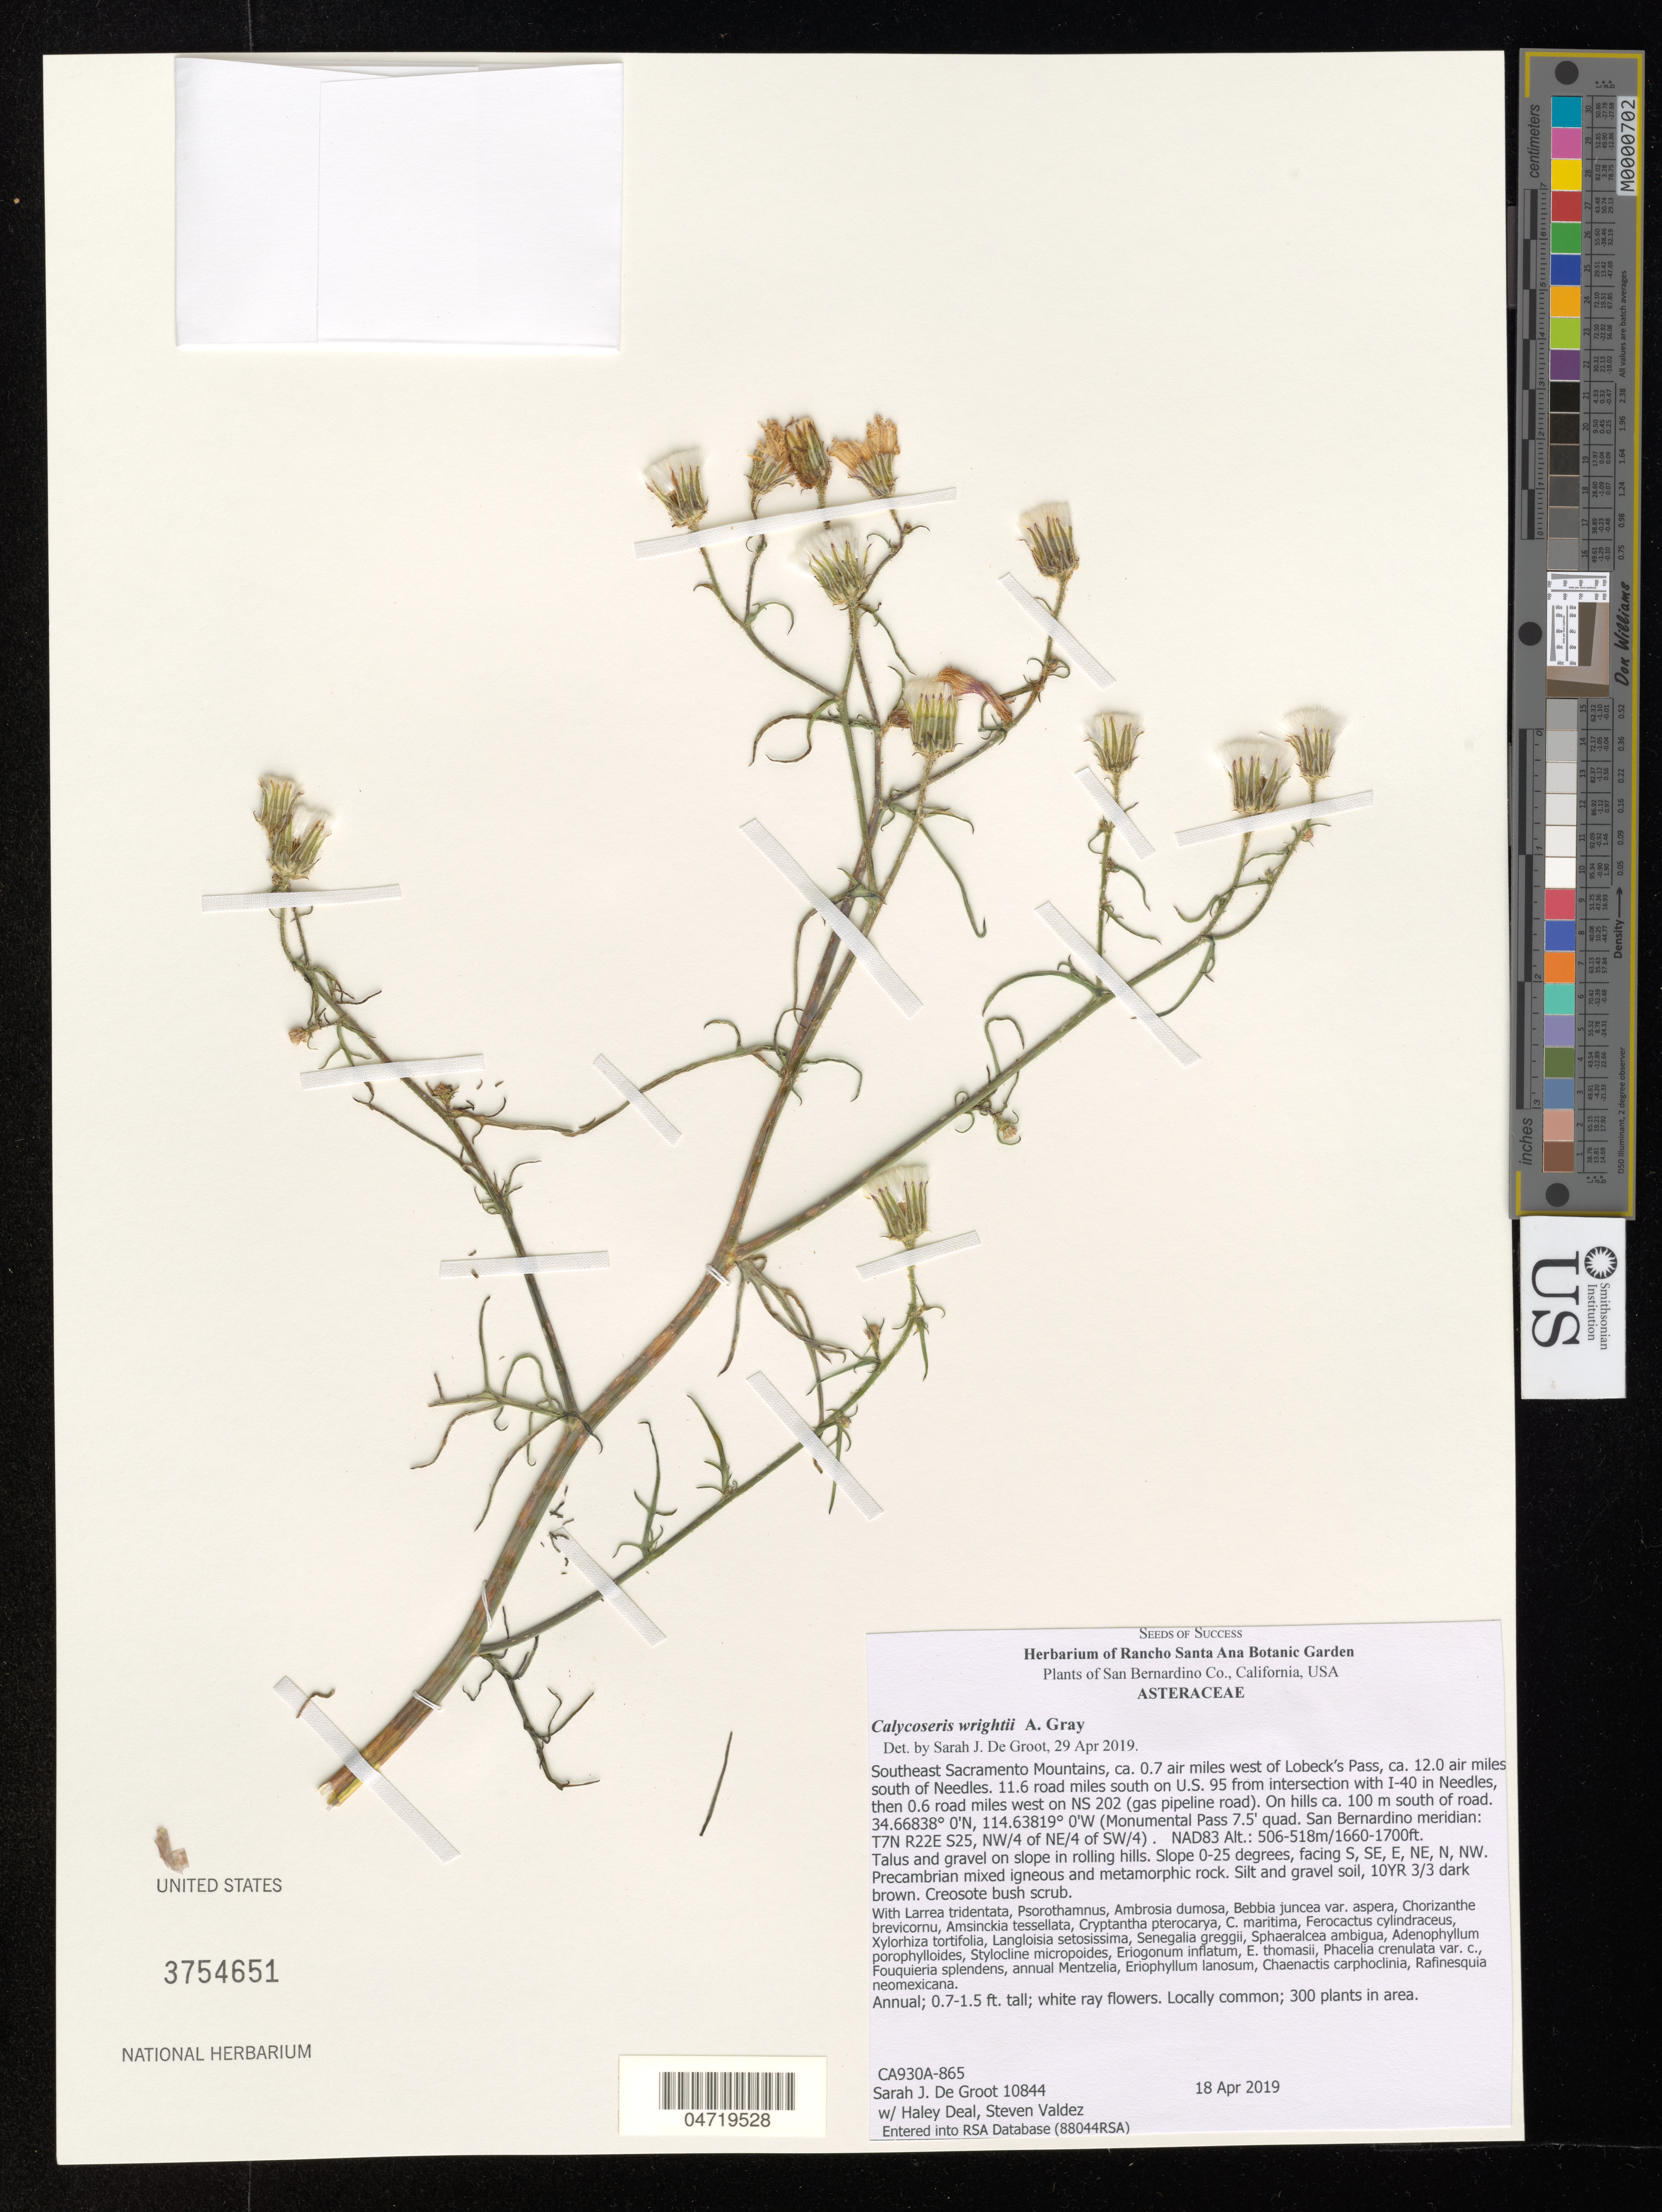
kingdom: Plantae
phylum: Tracheophyta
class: Magnoliopsida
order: Asterales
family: Asteraceae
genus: Calycoseris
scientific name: Calycoseris wrightii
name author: A. Gray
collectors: S. De Groot, H. Deal & J. Miladin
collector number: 10844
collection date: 2019-04-18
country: United States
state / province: California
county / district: San Bernardino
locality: San Bernardino Co. Southeast Sacramento Mountains, ca. 0.7 air miles west of Lobeck's Pass, ca. 12.0 air miles south of Needles. 11.6 road miles south of U.S. 95 from intersection with I-40 in Needles, then 0.6 road miles on NS 202 (gas pipeline road). On hills ca. 100 m south of road. (Monumental Pass 7.5' quad. San Bernardino meridian: T7N R22E S25, NW/4 of NE/4 of SW/4). NAD83.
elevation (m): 506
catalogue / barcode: US 3754651